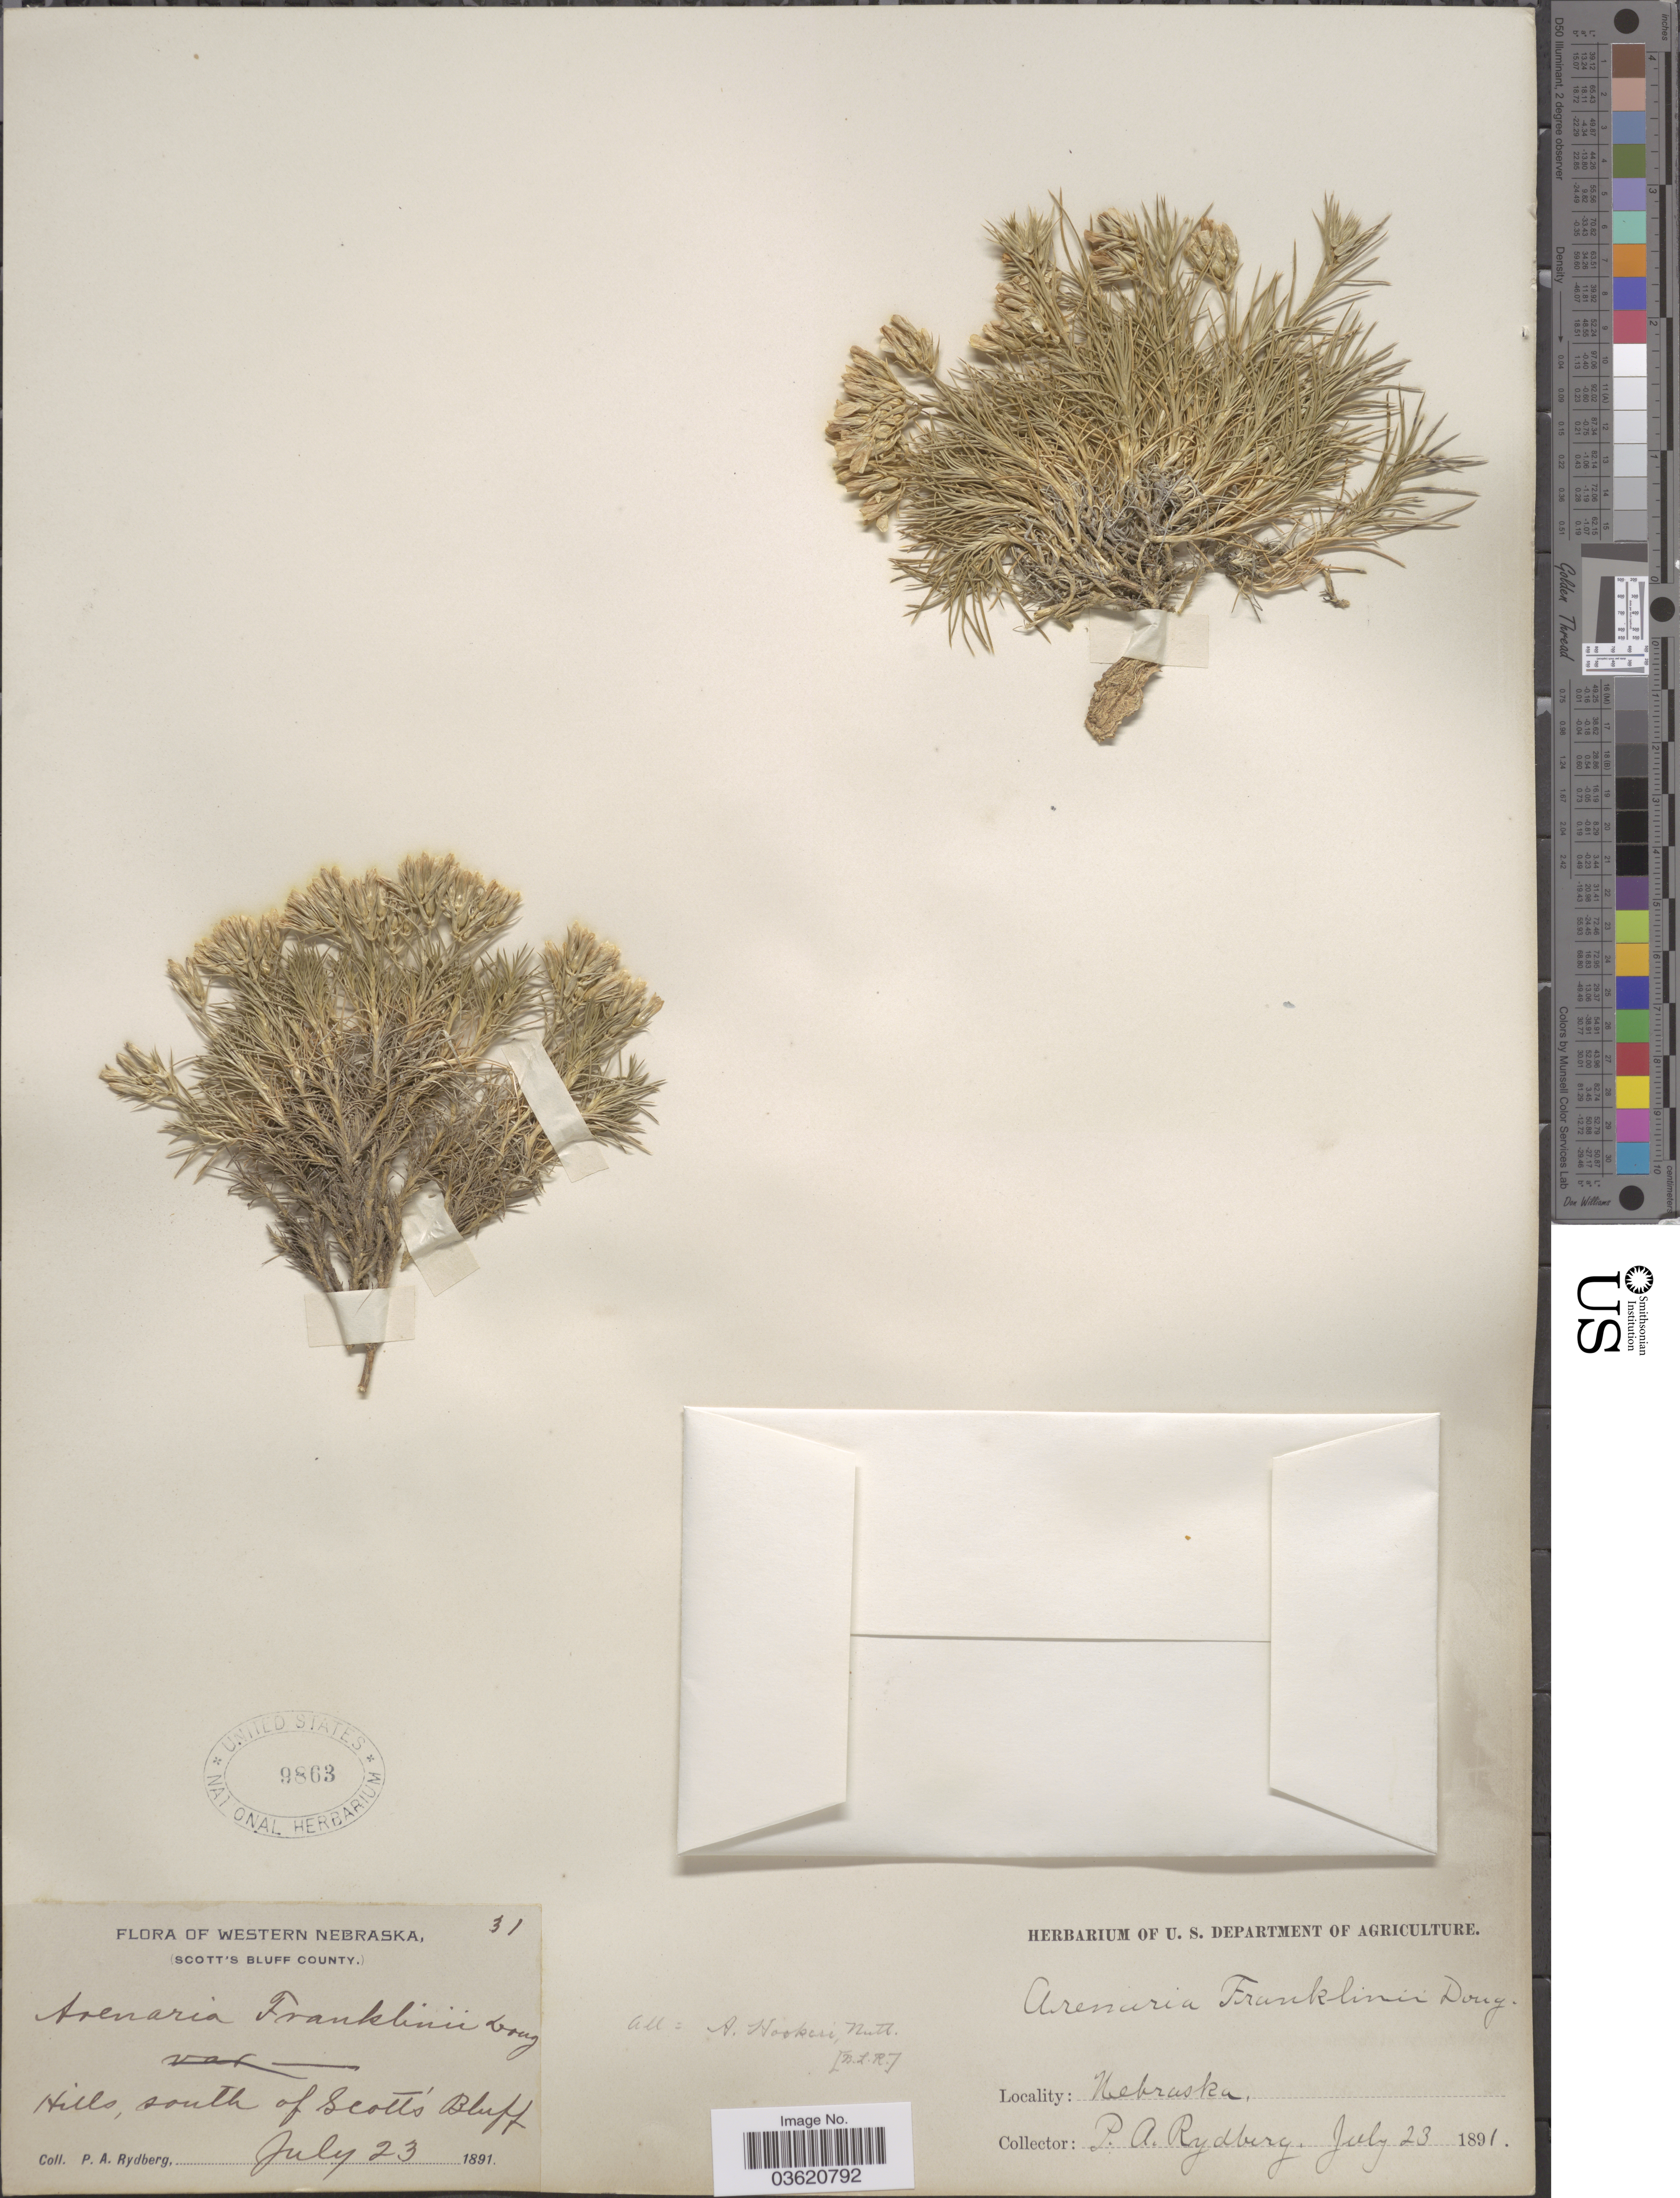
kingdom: Plantae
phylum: Tracheophyta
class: Magnoliopsida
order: Caryophyllales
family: Caryophyllaceae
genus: Eremogone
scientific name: Eremogone hookeri var. hookeri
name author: (Nutt.) W.A. Weber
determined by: Strong, Mark T., (BOT), Smithsonian Institution - National Museum of Natural History (UNITED STATES)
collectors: P. A. Rydberg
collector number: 31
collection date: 1891-07-23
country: United States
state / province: Nebraska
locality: Western Nebraska, (Scott's Bluff County.). Hills, south of Scott's Bluff.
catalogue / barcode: US 9863